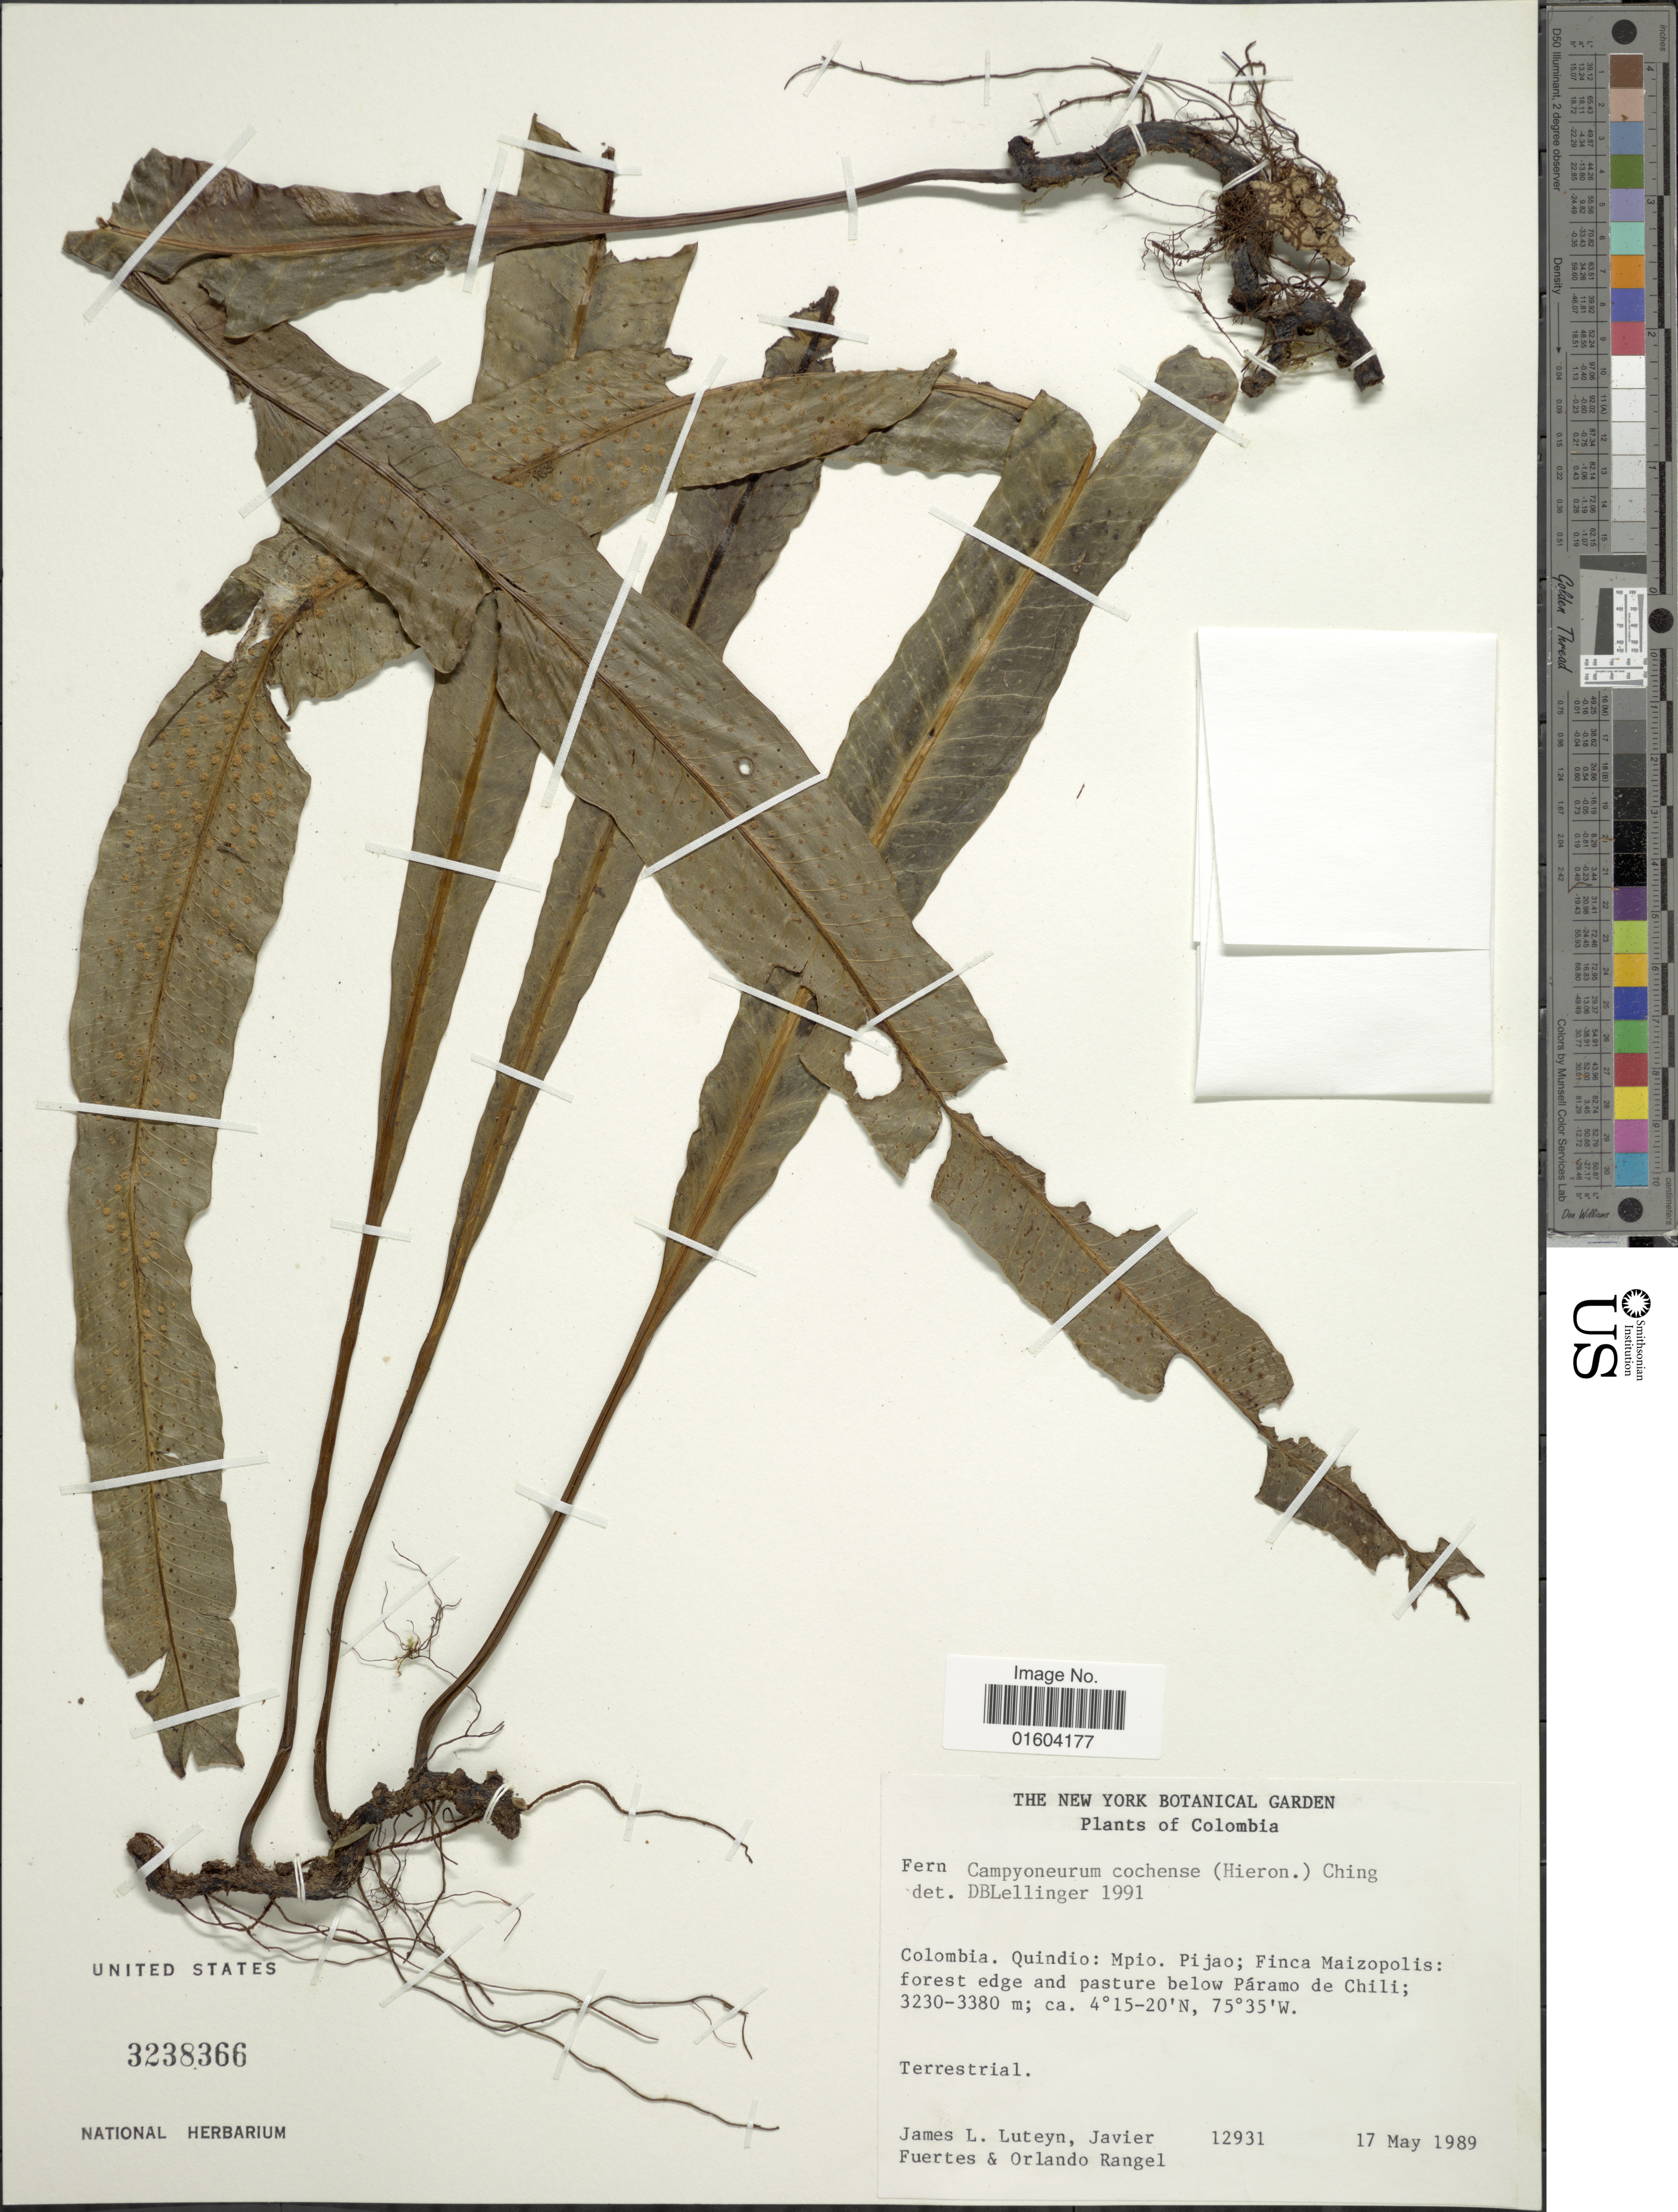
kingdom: Plantae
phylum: Tracheophyta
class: Polypodiopsida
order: Polypodiales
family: Polypodiaceae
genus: Campyloneurum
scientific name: Campyloneurum cochense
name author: (Hieron.) Ching & Farw.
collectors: J. L. Luteyn, J. Fuertes & O. Rangel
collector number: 12931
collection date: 1989-05-17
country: Colombia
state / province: Quindío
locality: Colombia, Quindio: Mpio. Pijao; Finca Maizopolis: forest edge and pasture below Paramo de Chili.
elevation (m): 3230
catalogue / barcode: US 3238366